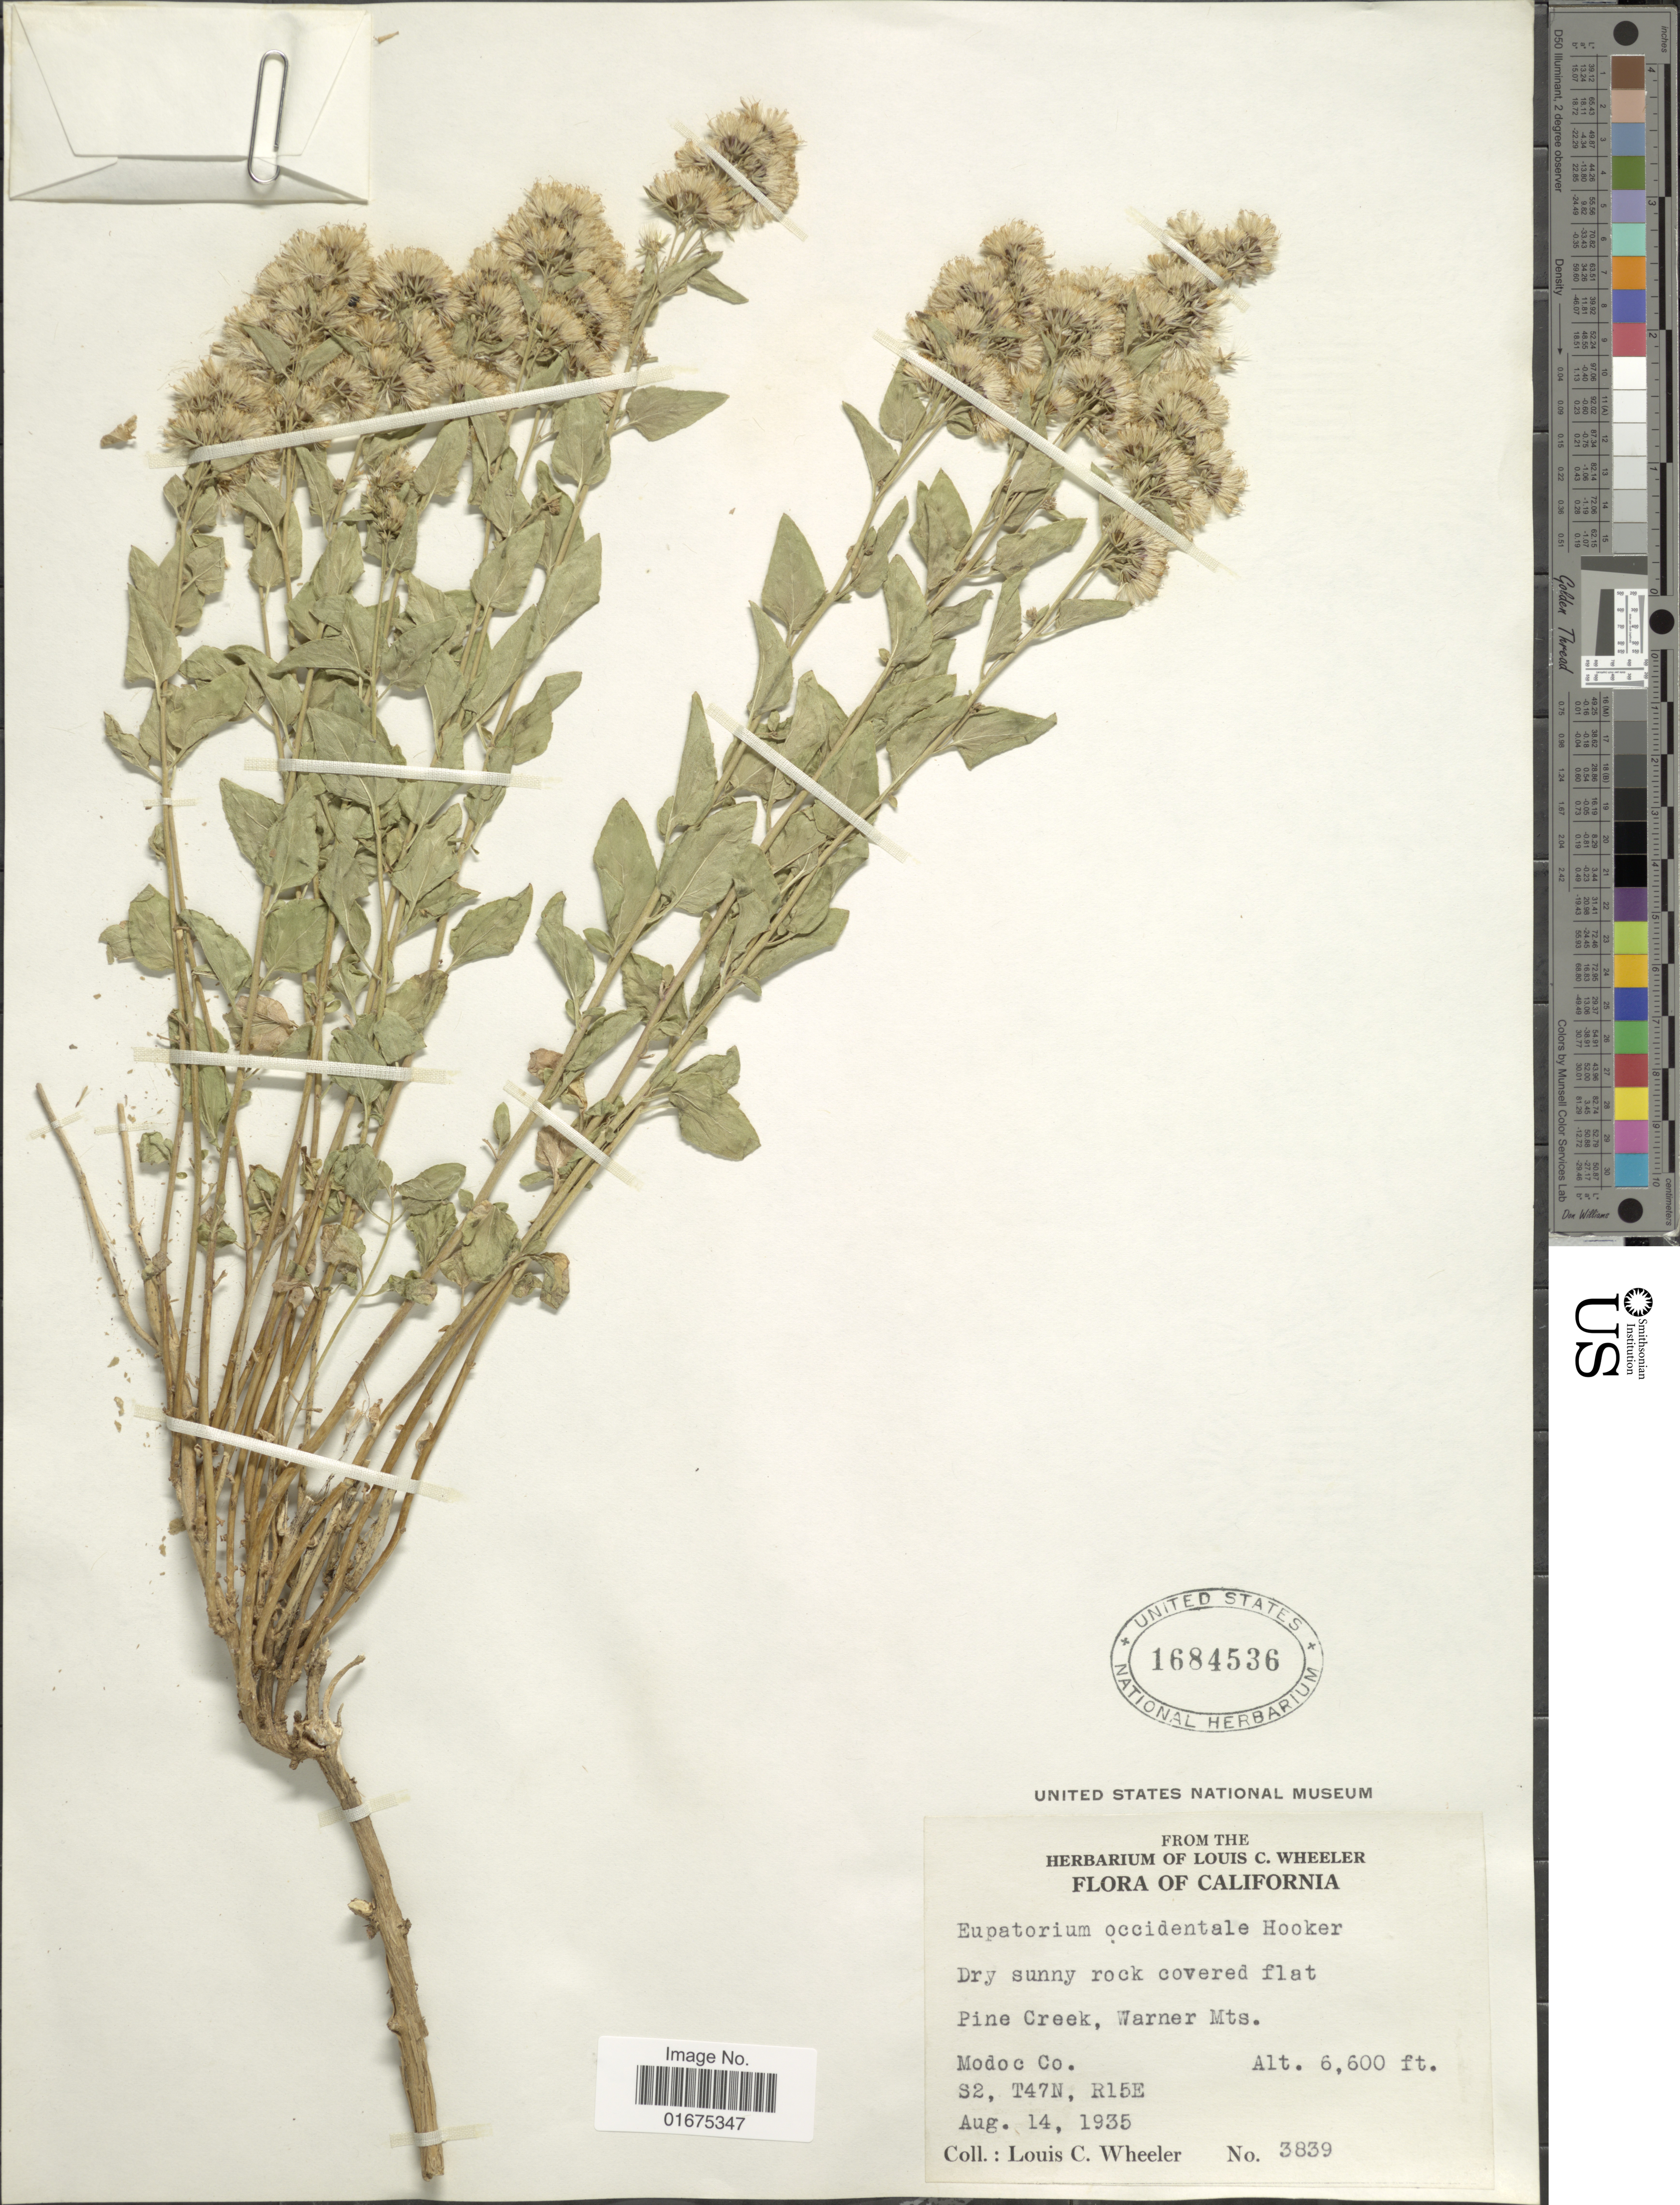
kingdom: Plantae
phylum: Tracheophyta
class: Magnoliopsida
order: Asterales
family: Asteraceae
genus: Ageratina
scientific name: Ageratina occidentalis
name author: (Hook.) R.M. King & H. Rob.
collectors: L. C. Wheeler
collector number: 3839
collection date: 1935-08-14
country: United States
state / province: California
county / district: Modoc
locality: Pine Creek, Warner Mts. Modoc Co. S2, T47N, R15E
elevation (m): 2012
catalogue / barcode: US 1684536